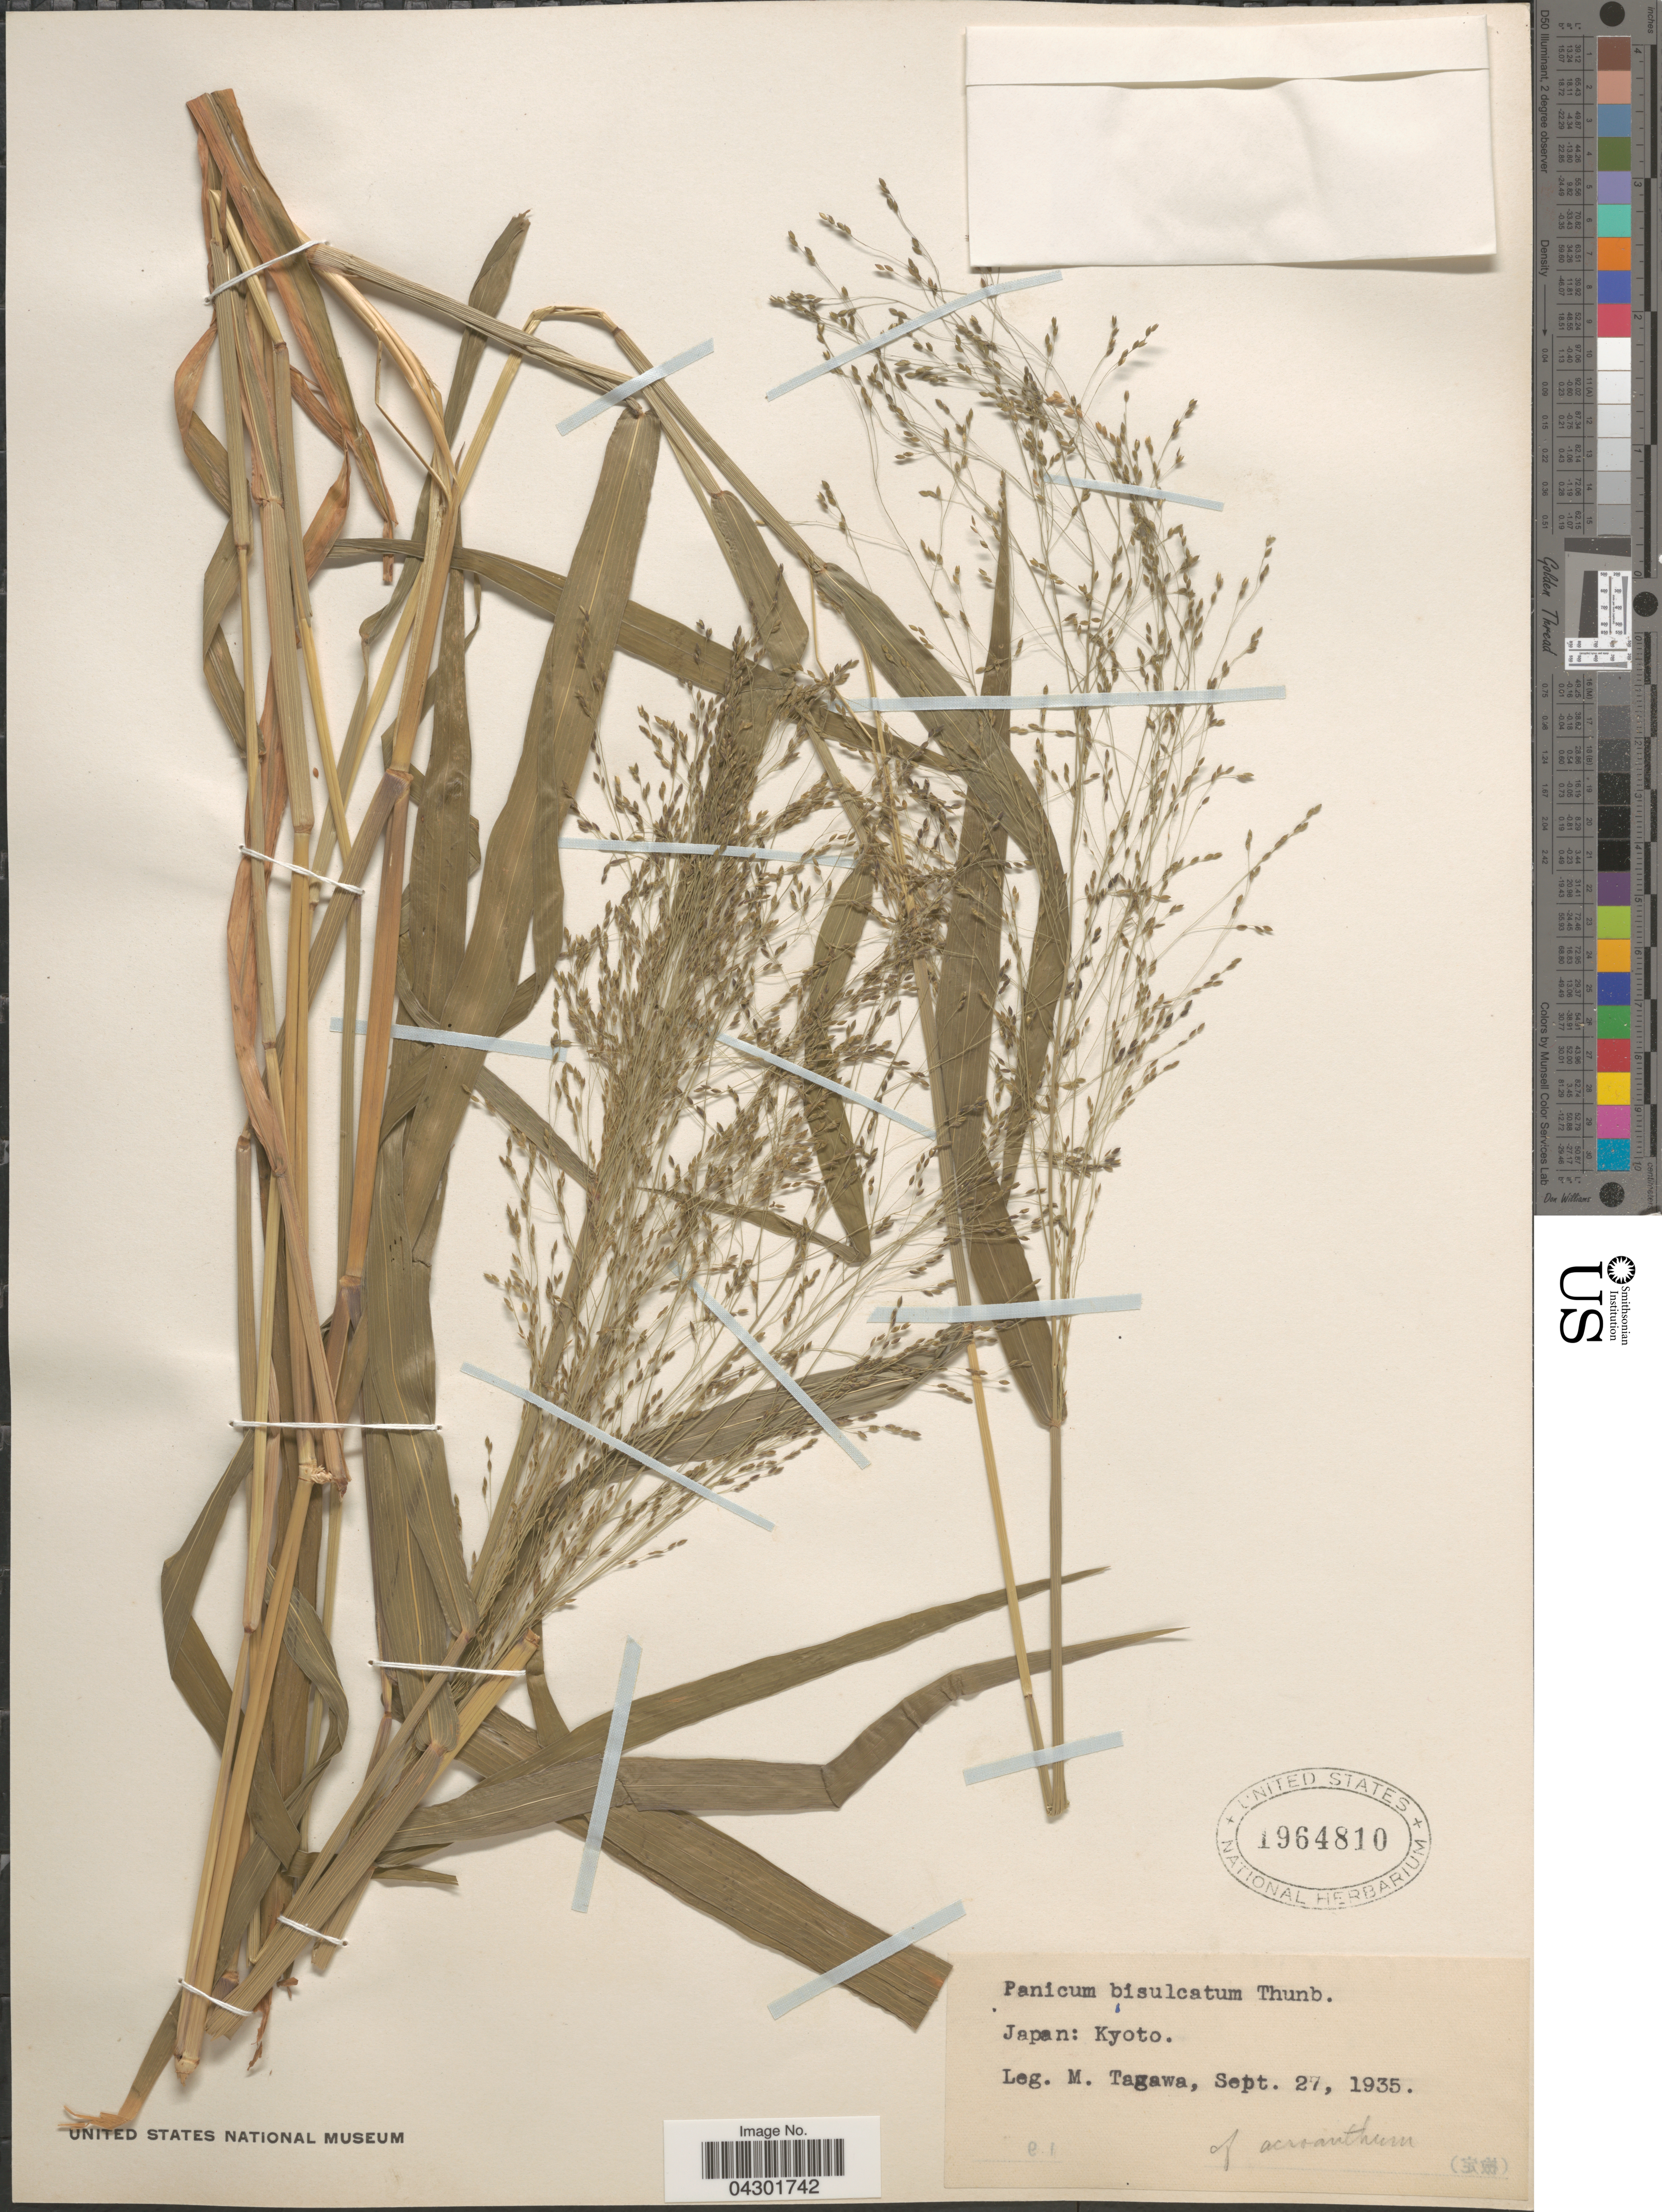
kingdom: Plantae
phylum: Tracheophyta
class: Liliopsida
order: Poales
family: Poaceae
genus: Panicum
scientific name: Panicum bisulcatum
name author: Thunb.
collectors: M. Tagawa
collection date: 1935-09-27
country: Japan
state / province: Kyoto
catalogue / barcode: US 1964810